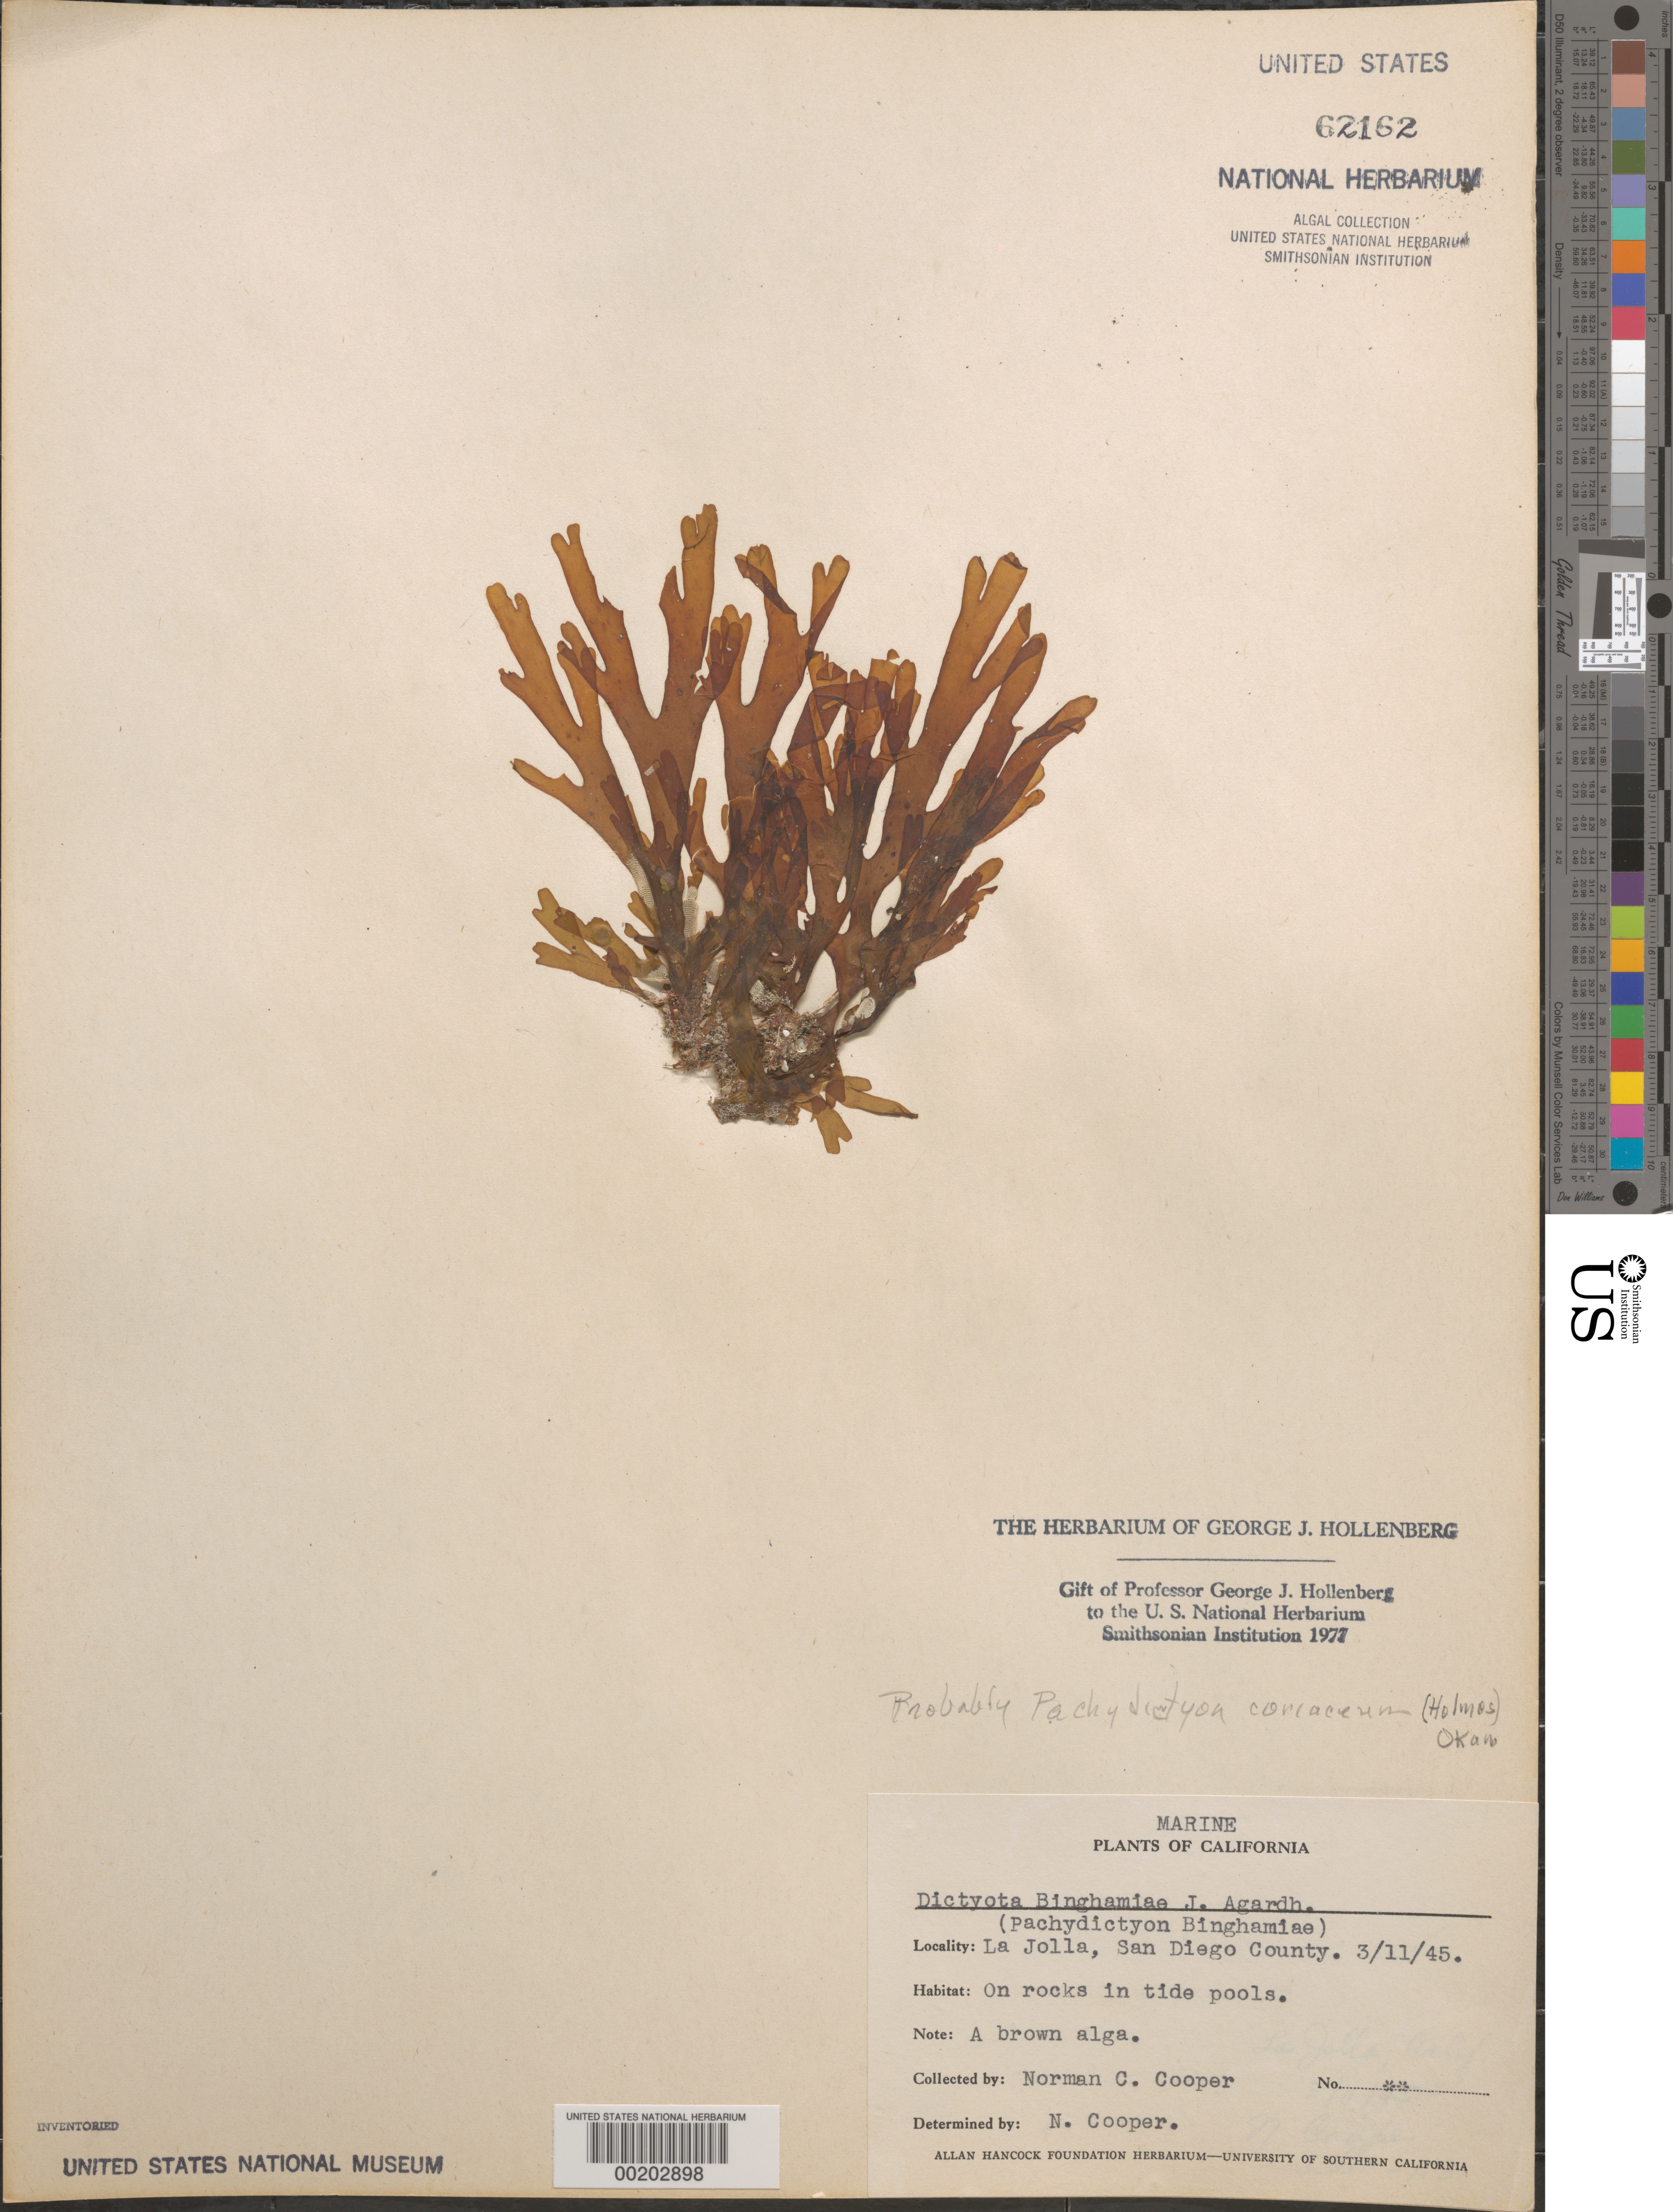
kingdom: Chromista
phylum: Ochrophyta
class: Phaeophyceae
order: Dictyotales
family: Dictyotaceae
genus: Pachydictyon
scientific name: Pachydictyon coriaceum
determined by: Hollenberg, George J.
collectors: N. Cooper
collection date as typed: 11 Mar 1945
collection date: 1945-03-11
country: United States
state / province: California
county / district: San Diego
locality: La Jolla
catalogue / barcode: US 62162